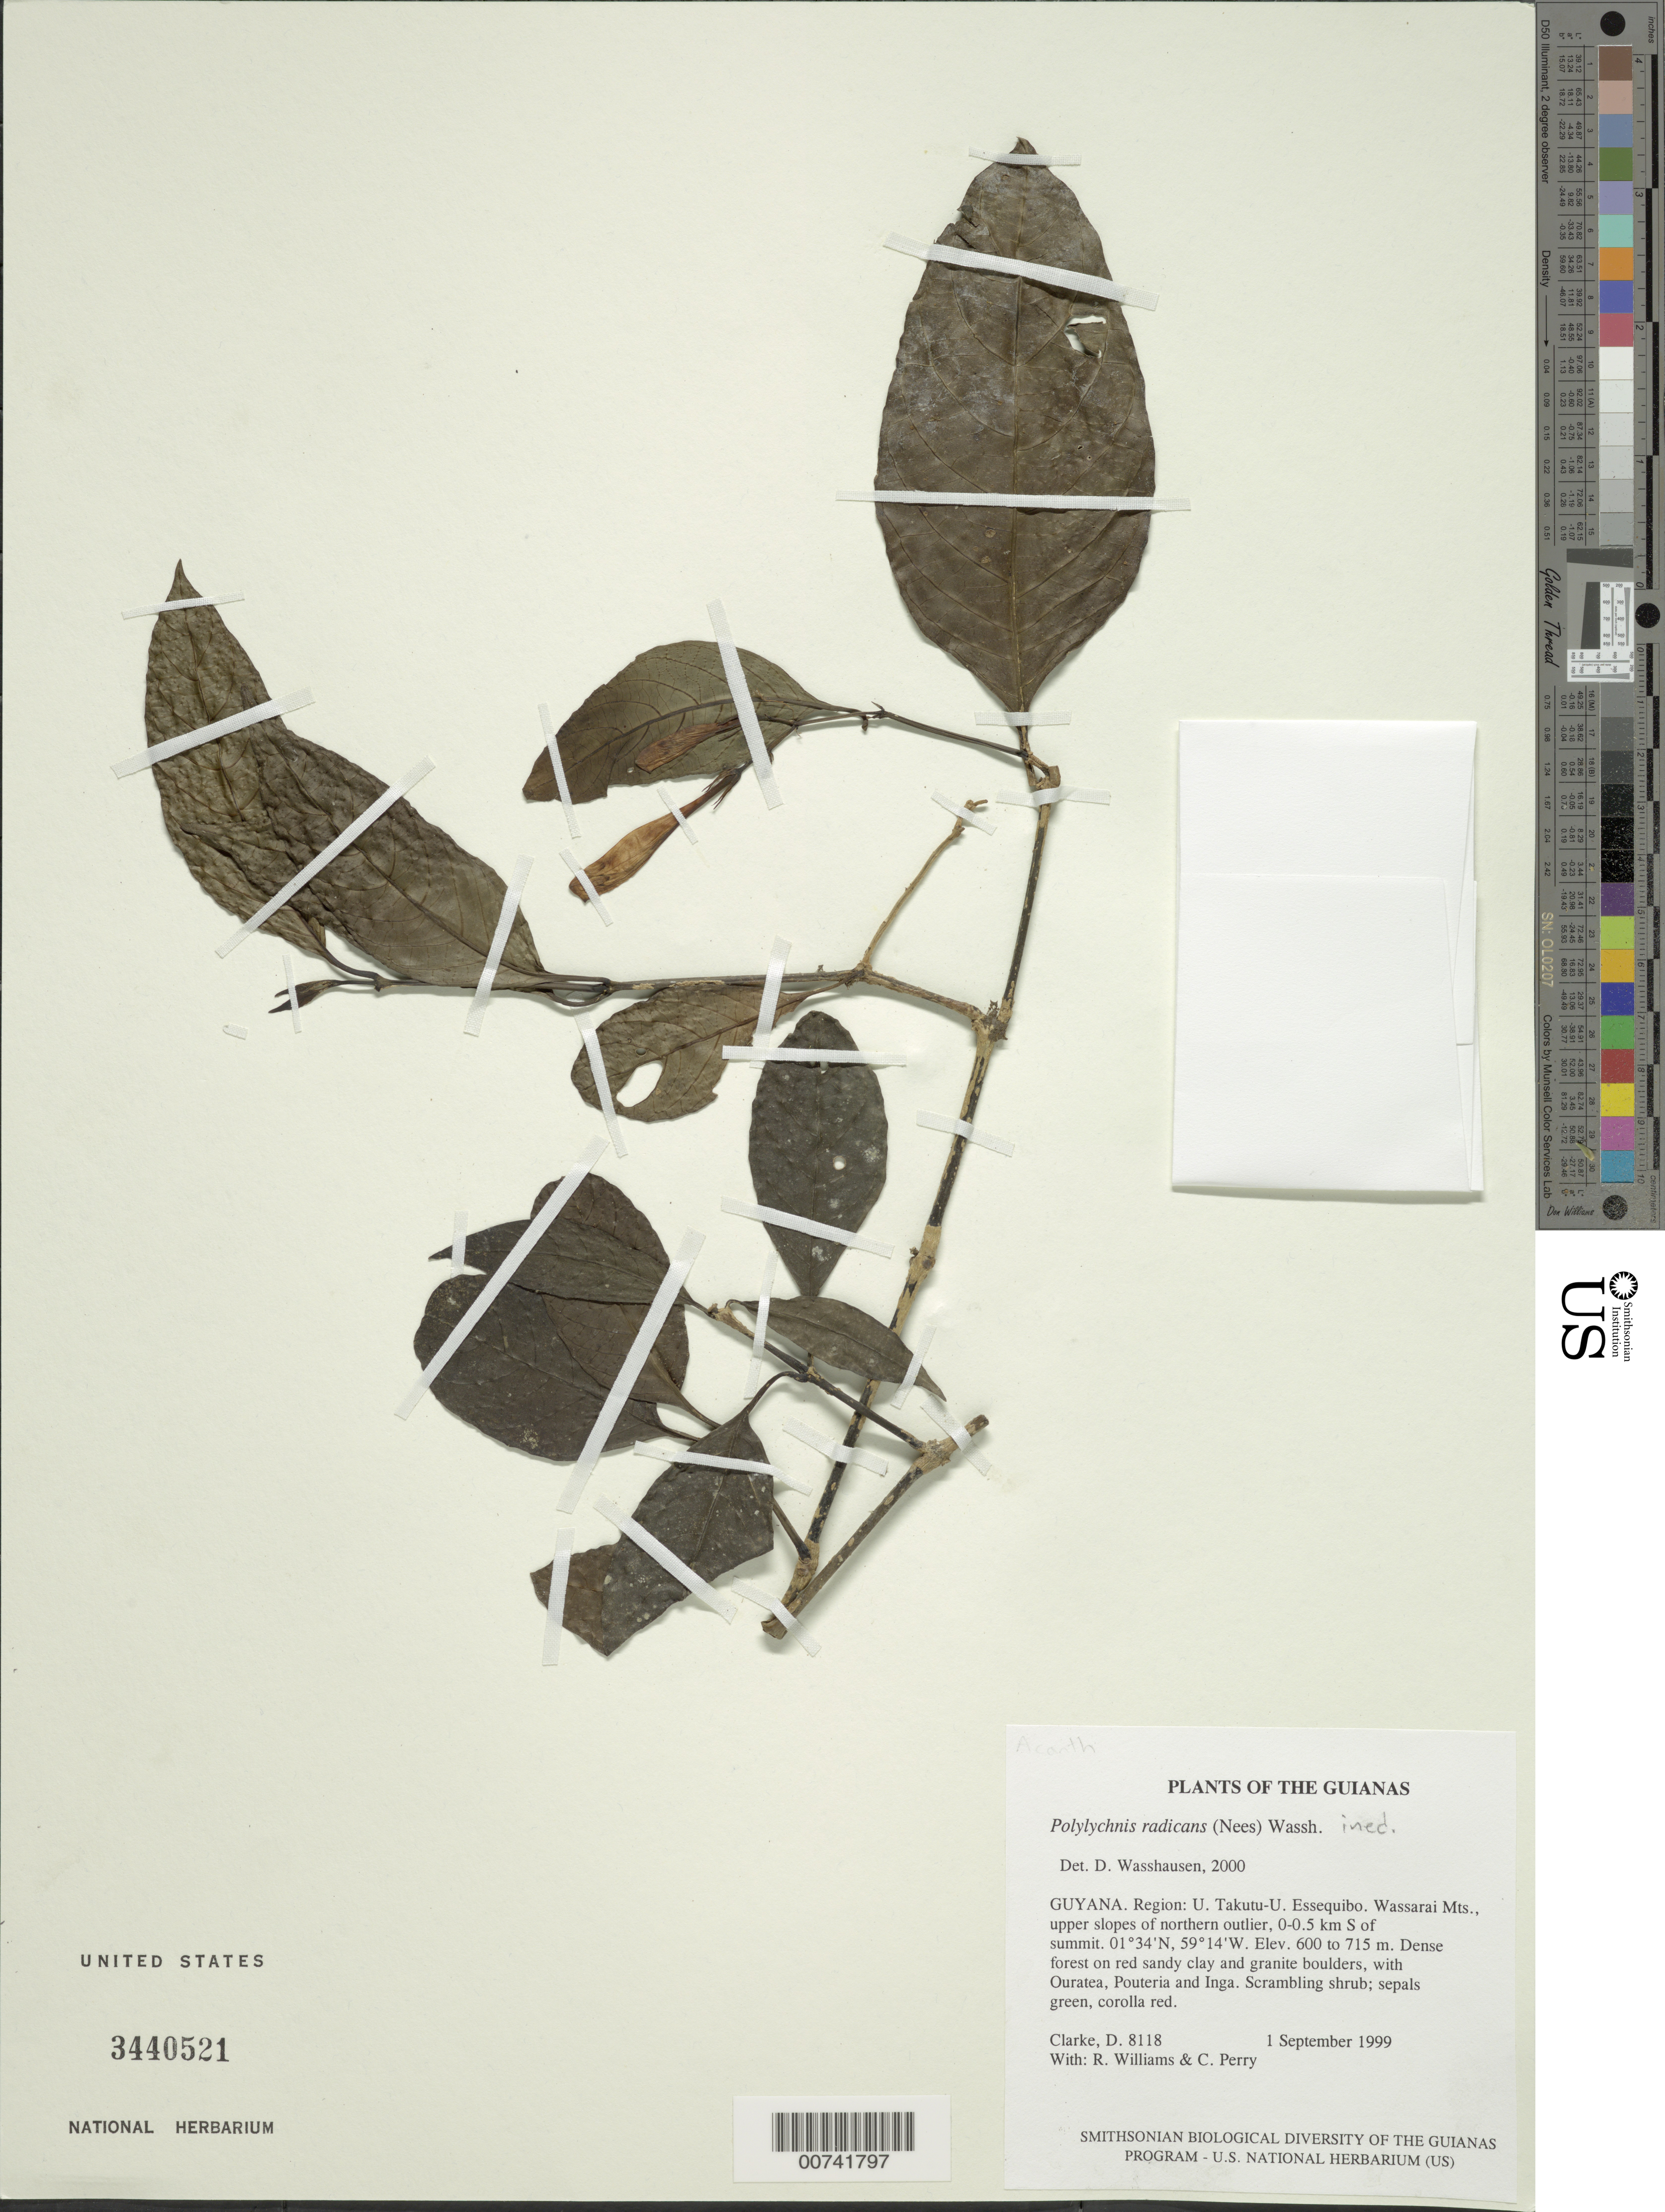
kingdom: Plantae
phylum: Tracheophyta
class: Magnoliopsida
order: Lamiales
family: Acanthaceae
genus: Polylychnis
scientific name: Polylychnis radicans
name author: (Nees) Wassh.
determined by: Wasshausen, Dieter C., (BOT), Smithsonian Institution - National Museum of Natural History (UNITED STATES)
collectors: H. D. Clarke, R. Williams & C. Perry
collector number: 8118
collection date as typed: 1 September 1999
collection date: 1999-09-01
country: Guyana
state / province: U. Takutu-U. Essequibo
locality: Wassarai Mts., upper slopes of northern outlier, 0-0.5 km S of summit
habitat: Dense forest on red sandy clay and granite boulders, with Ouratea, Pouteria and Inga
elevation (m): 600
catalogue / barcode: US 3440521